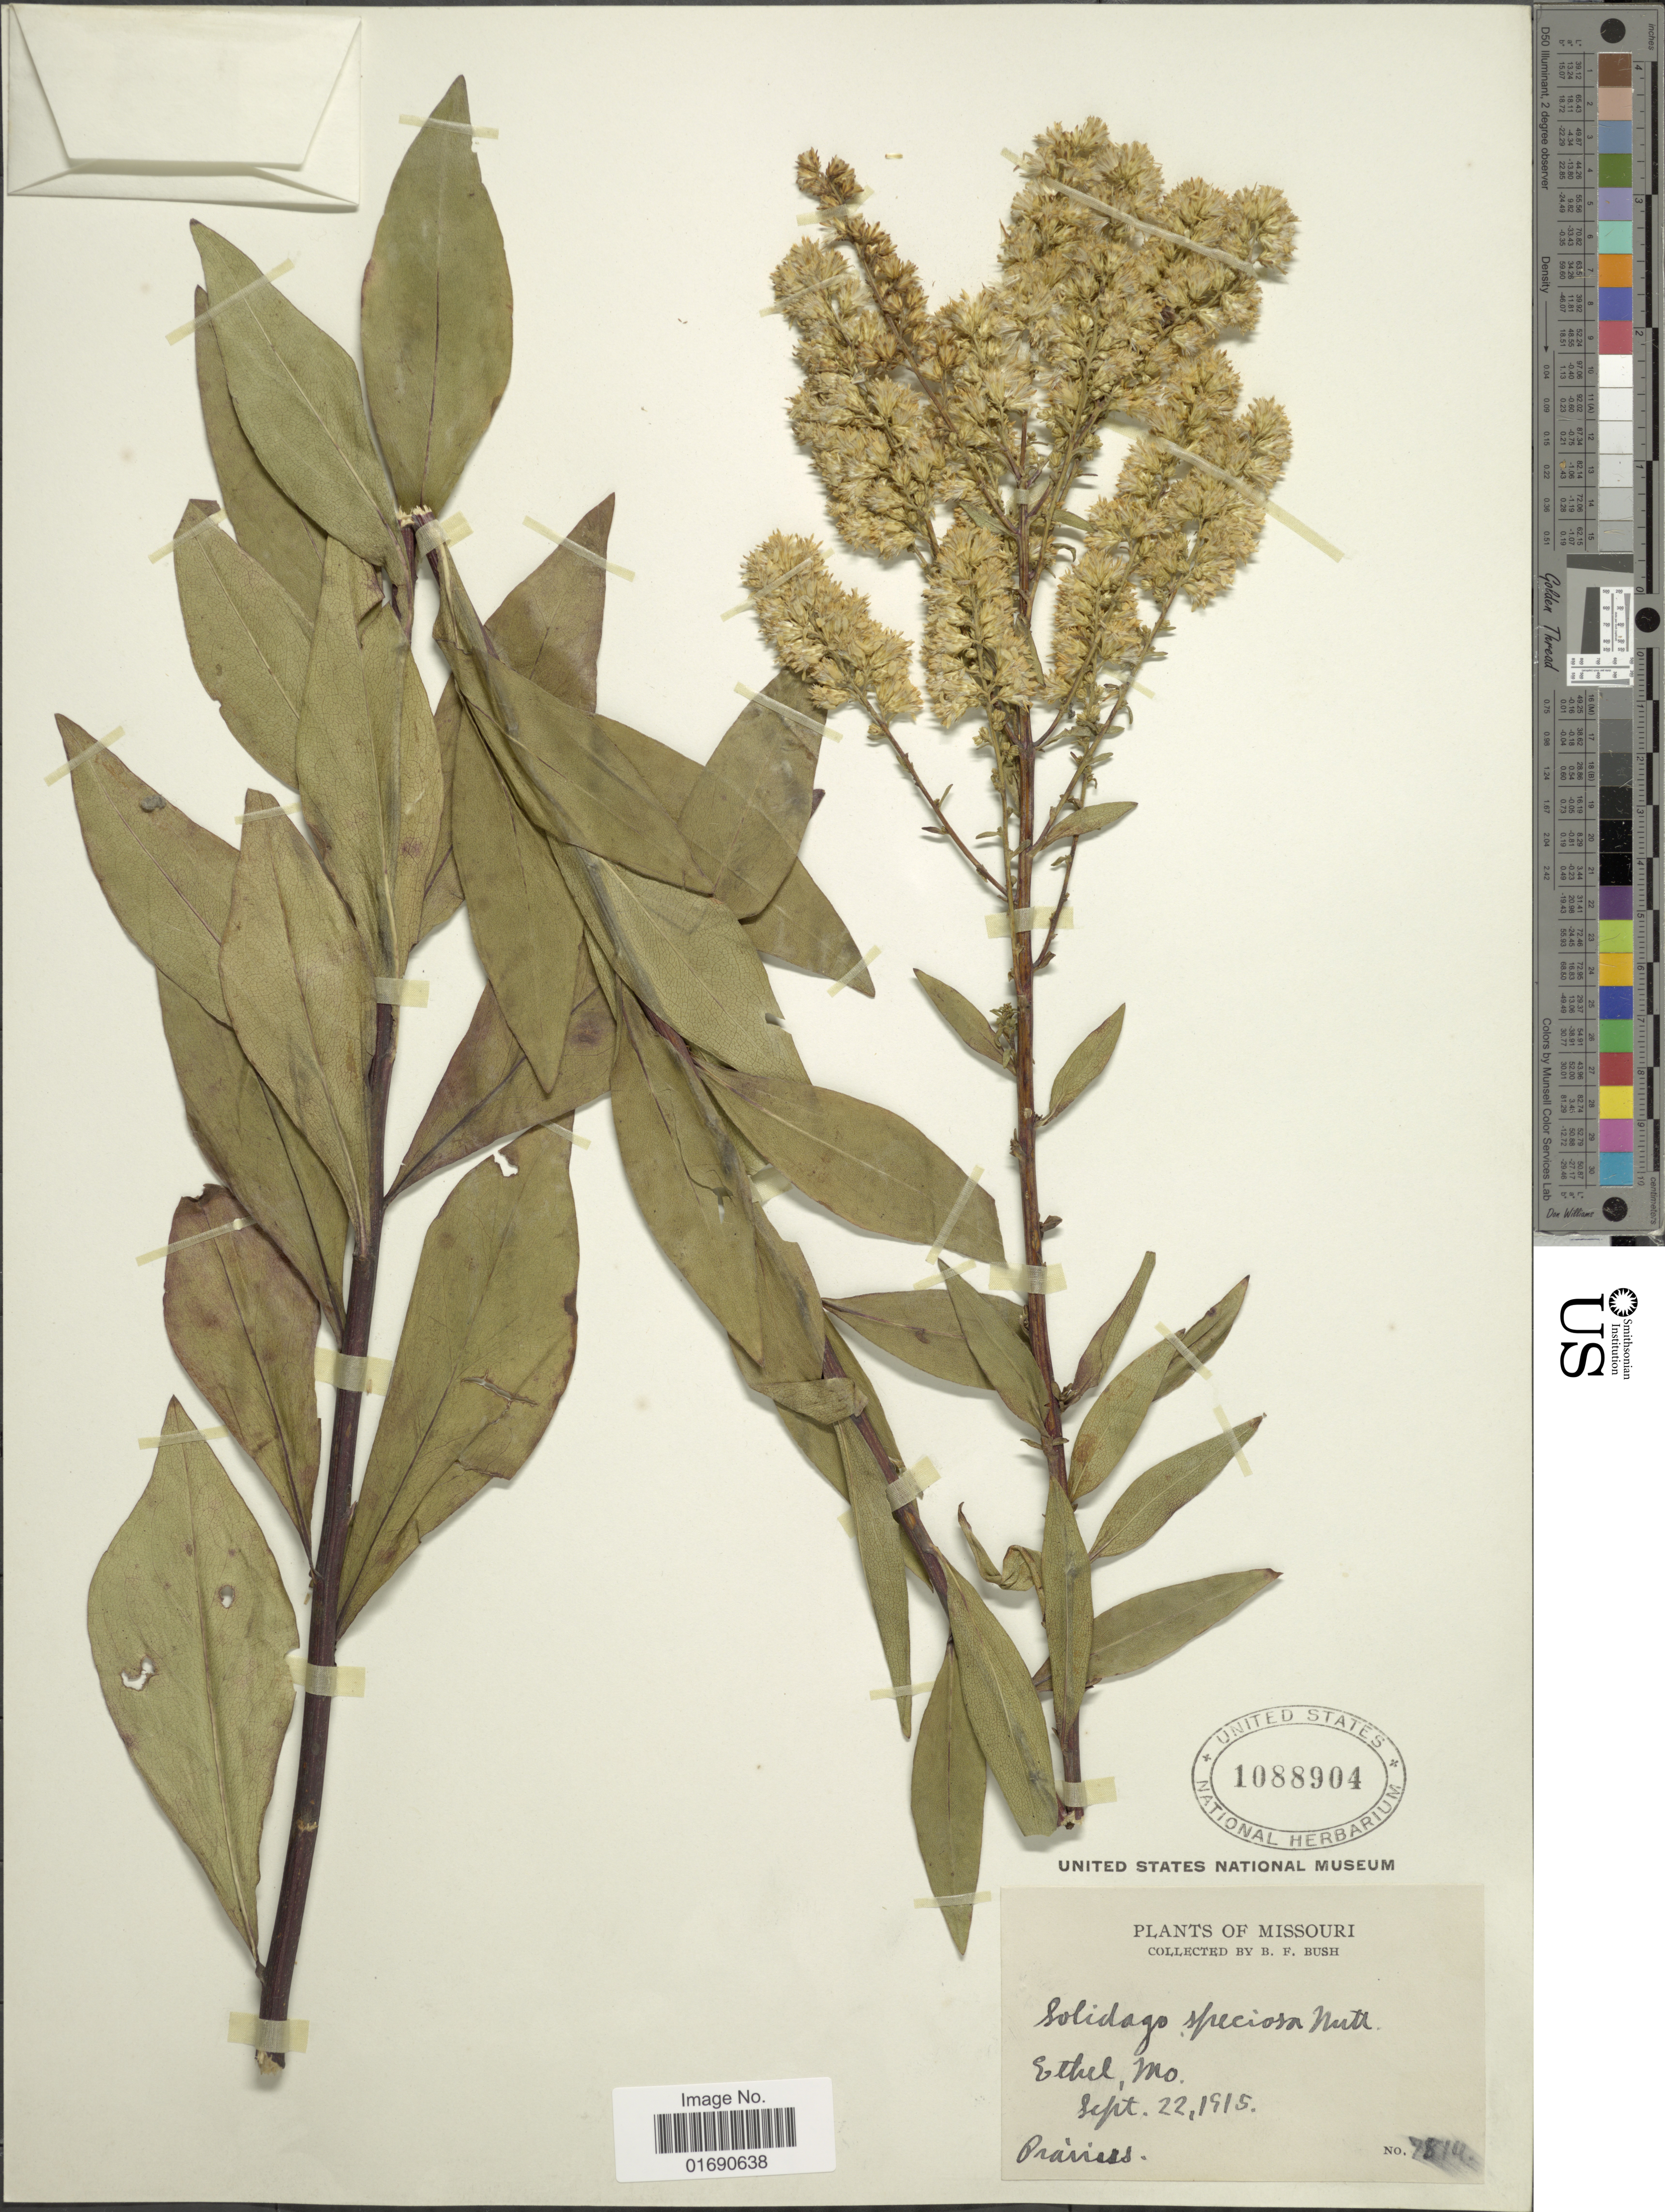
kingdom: Plantae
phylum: Tracheophyta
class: Magnoliopsida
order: Asterales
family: Asteraceae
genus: Solidago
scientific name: Solidago speciosa var. angustata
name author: Torr. & A. Gray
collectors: B. F. Bush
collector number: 7814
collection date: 1915-09-22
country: United States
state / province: Missouri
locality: Ethel, Mo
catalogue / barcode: US 1088904